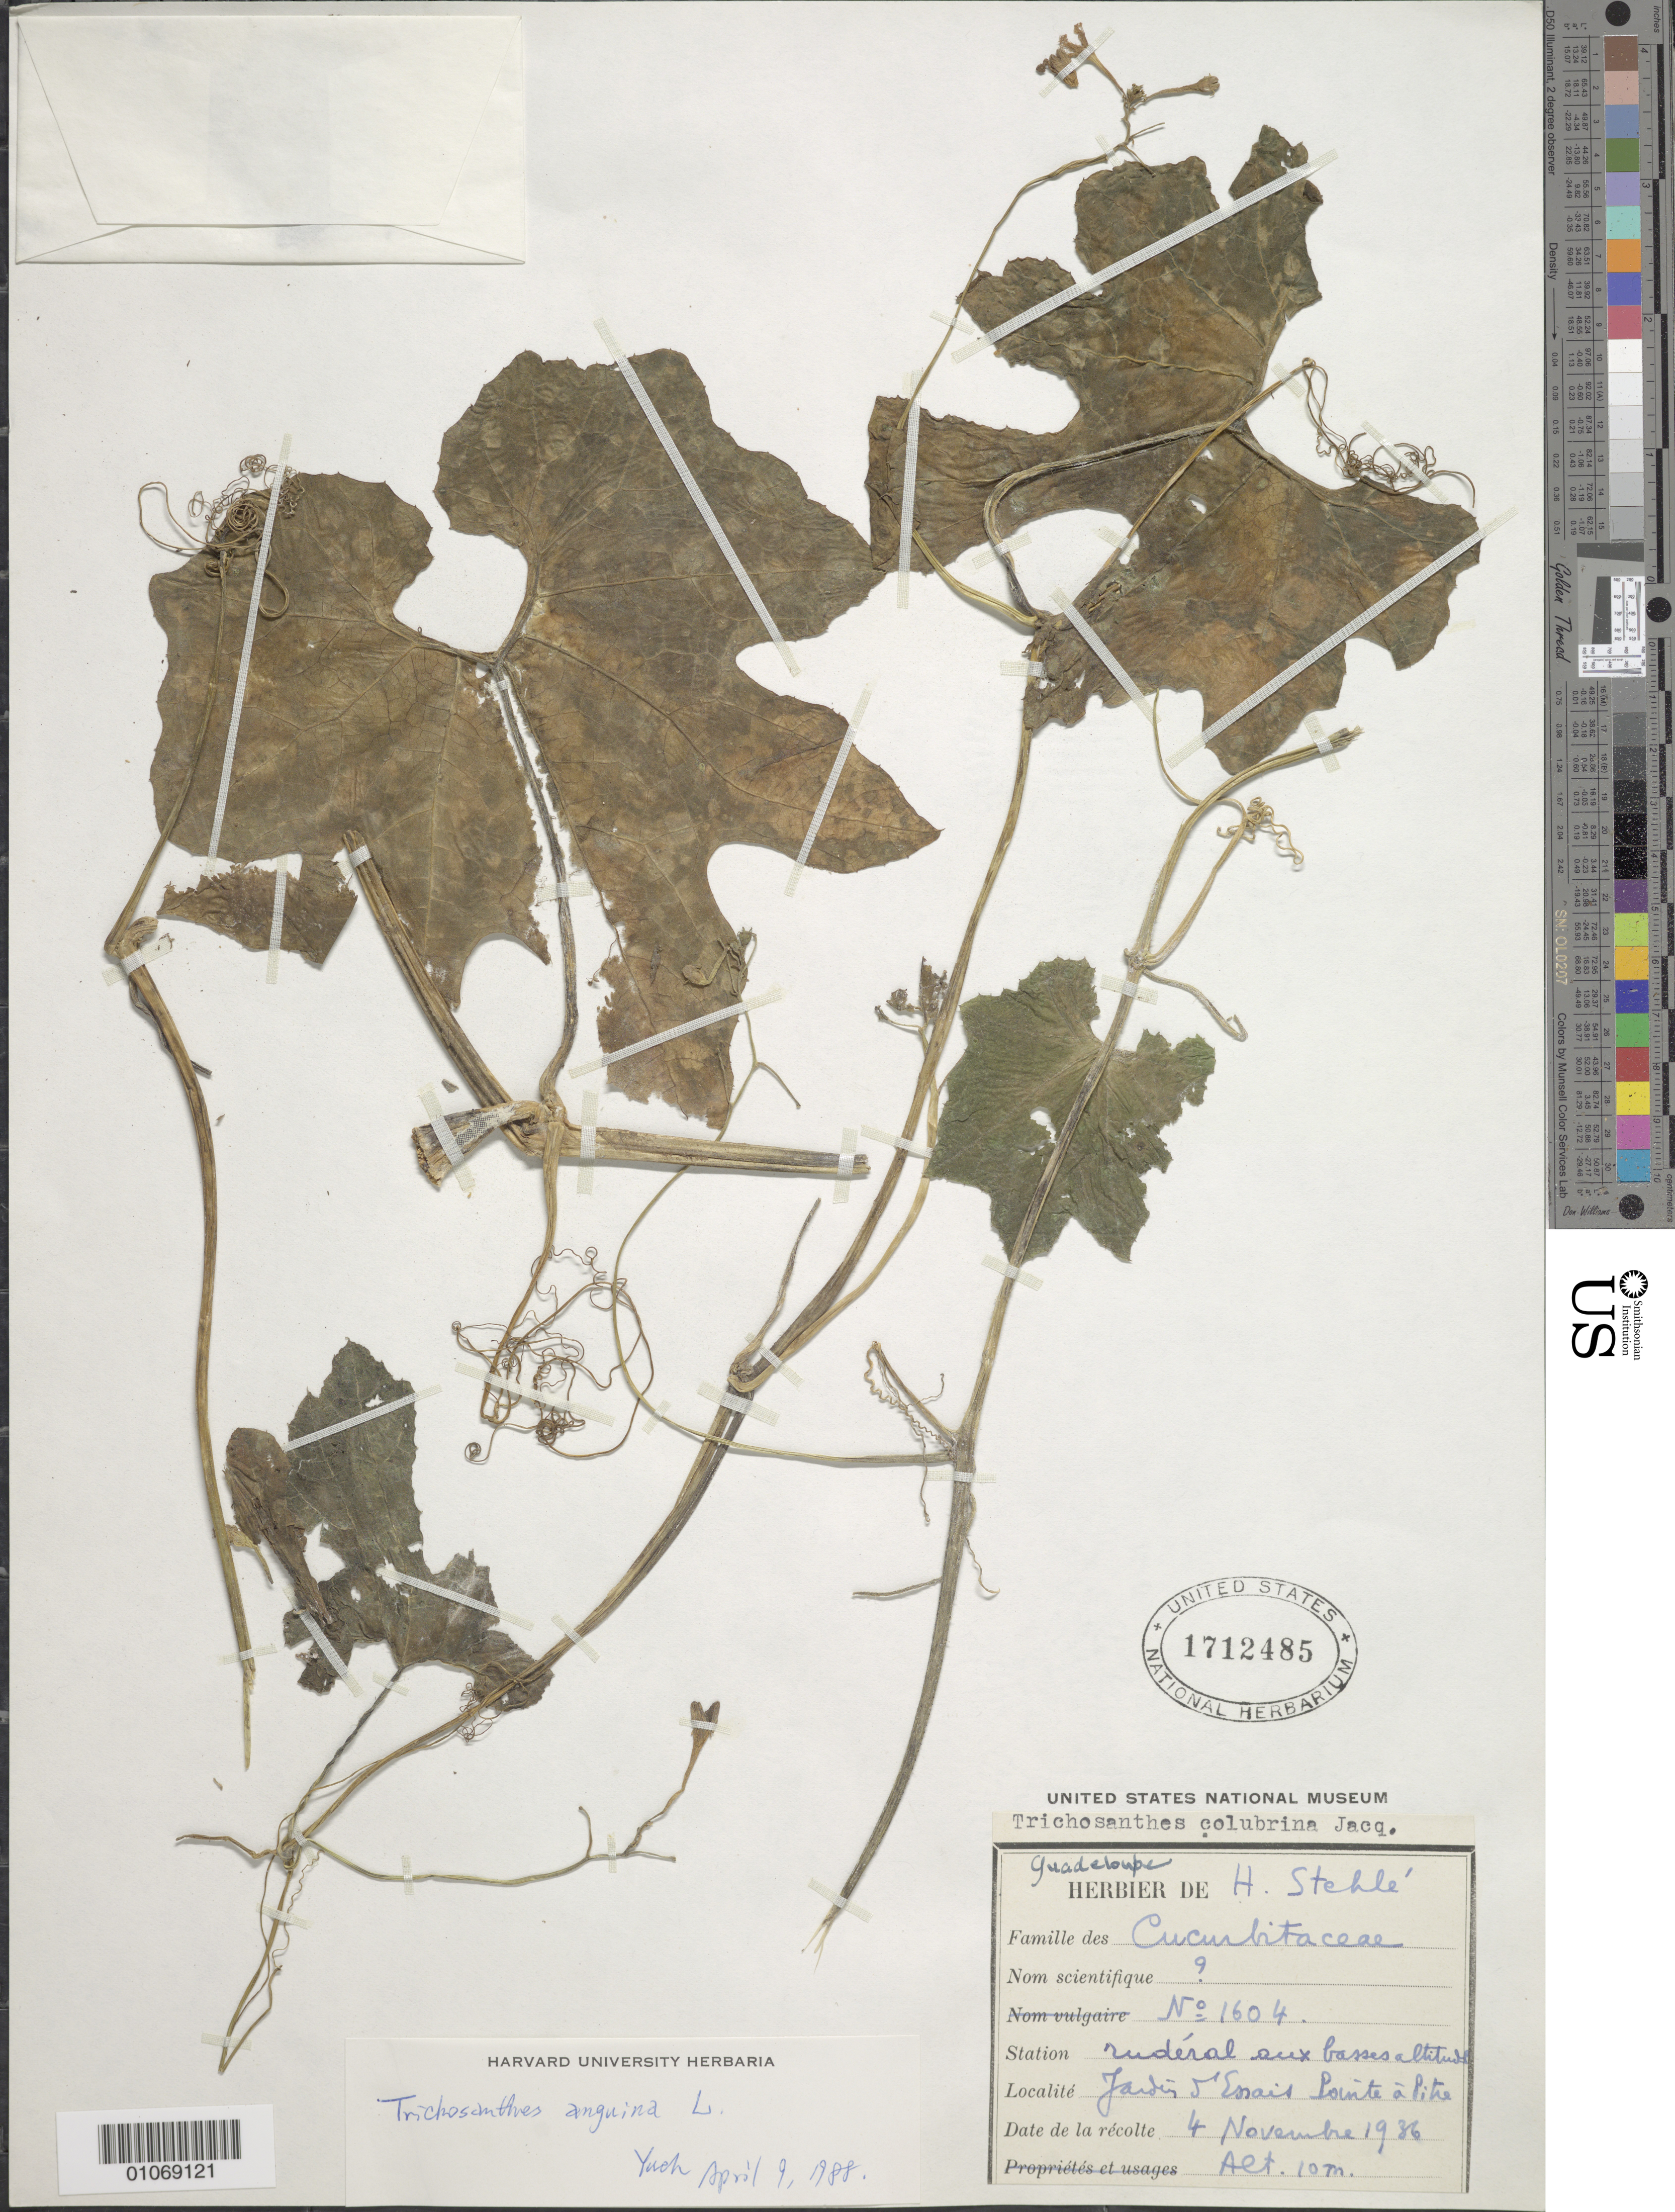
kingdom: Plantae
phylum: Tracheophyta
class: Magnoliopsida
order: Cucurbitales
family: Cucurbitaceae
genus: Trichosanthes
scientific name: Trichosanthes anguina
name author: L.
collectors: H. Stehlé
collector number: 1604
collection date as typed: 04 Nov 1936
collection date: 1936-11-04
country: Guadeloupe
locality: Garden in Pointe a Pitre.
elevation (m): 10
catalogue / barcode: US 1712485